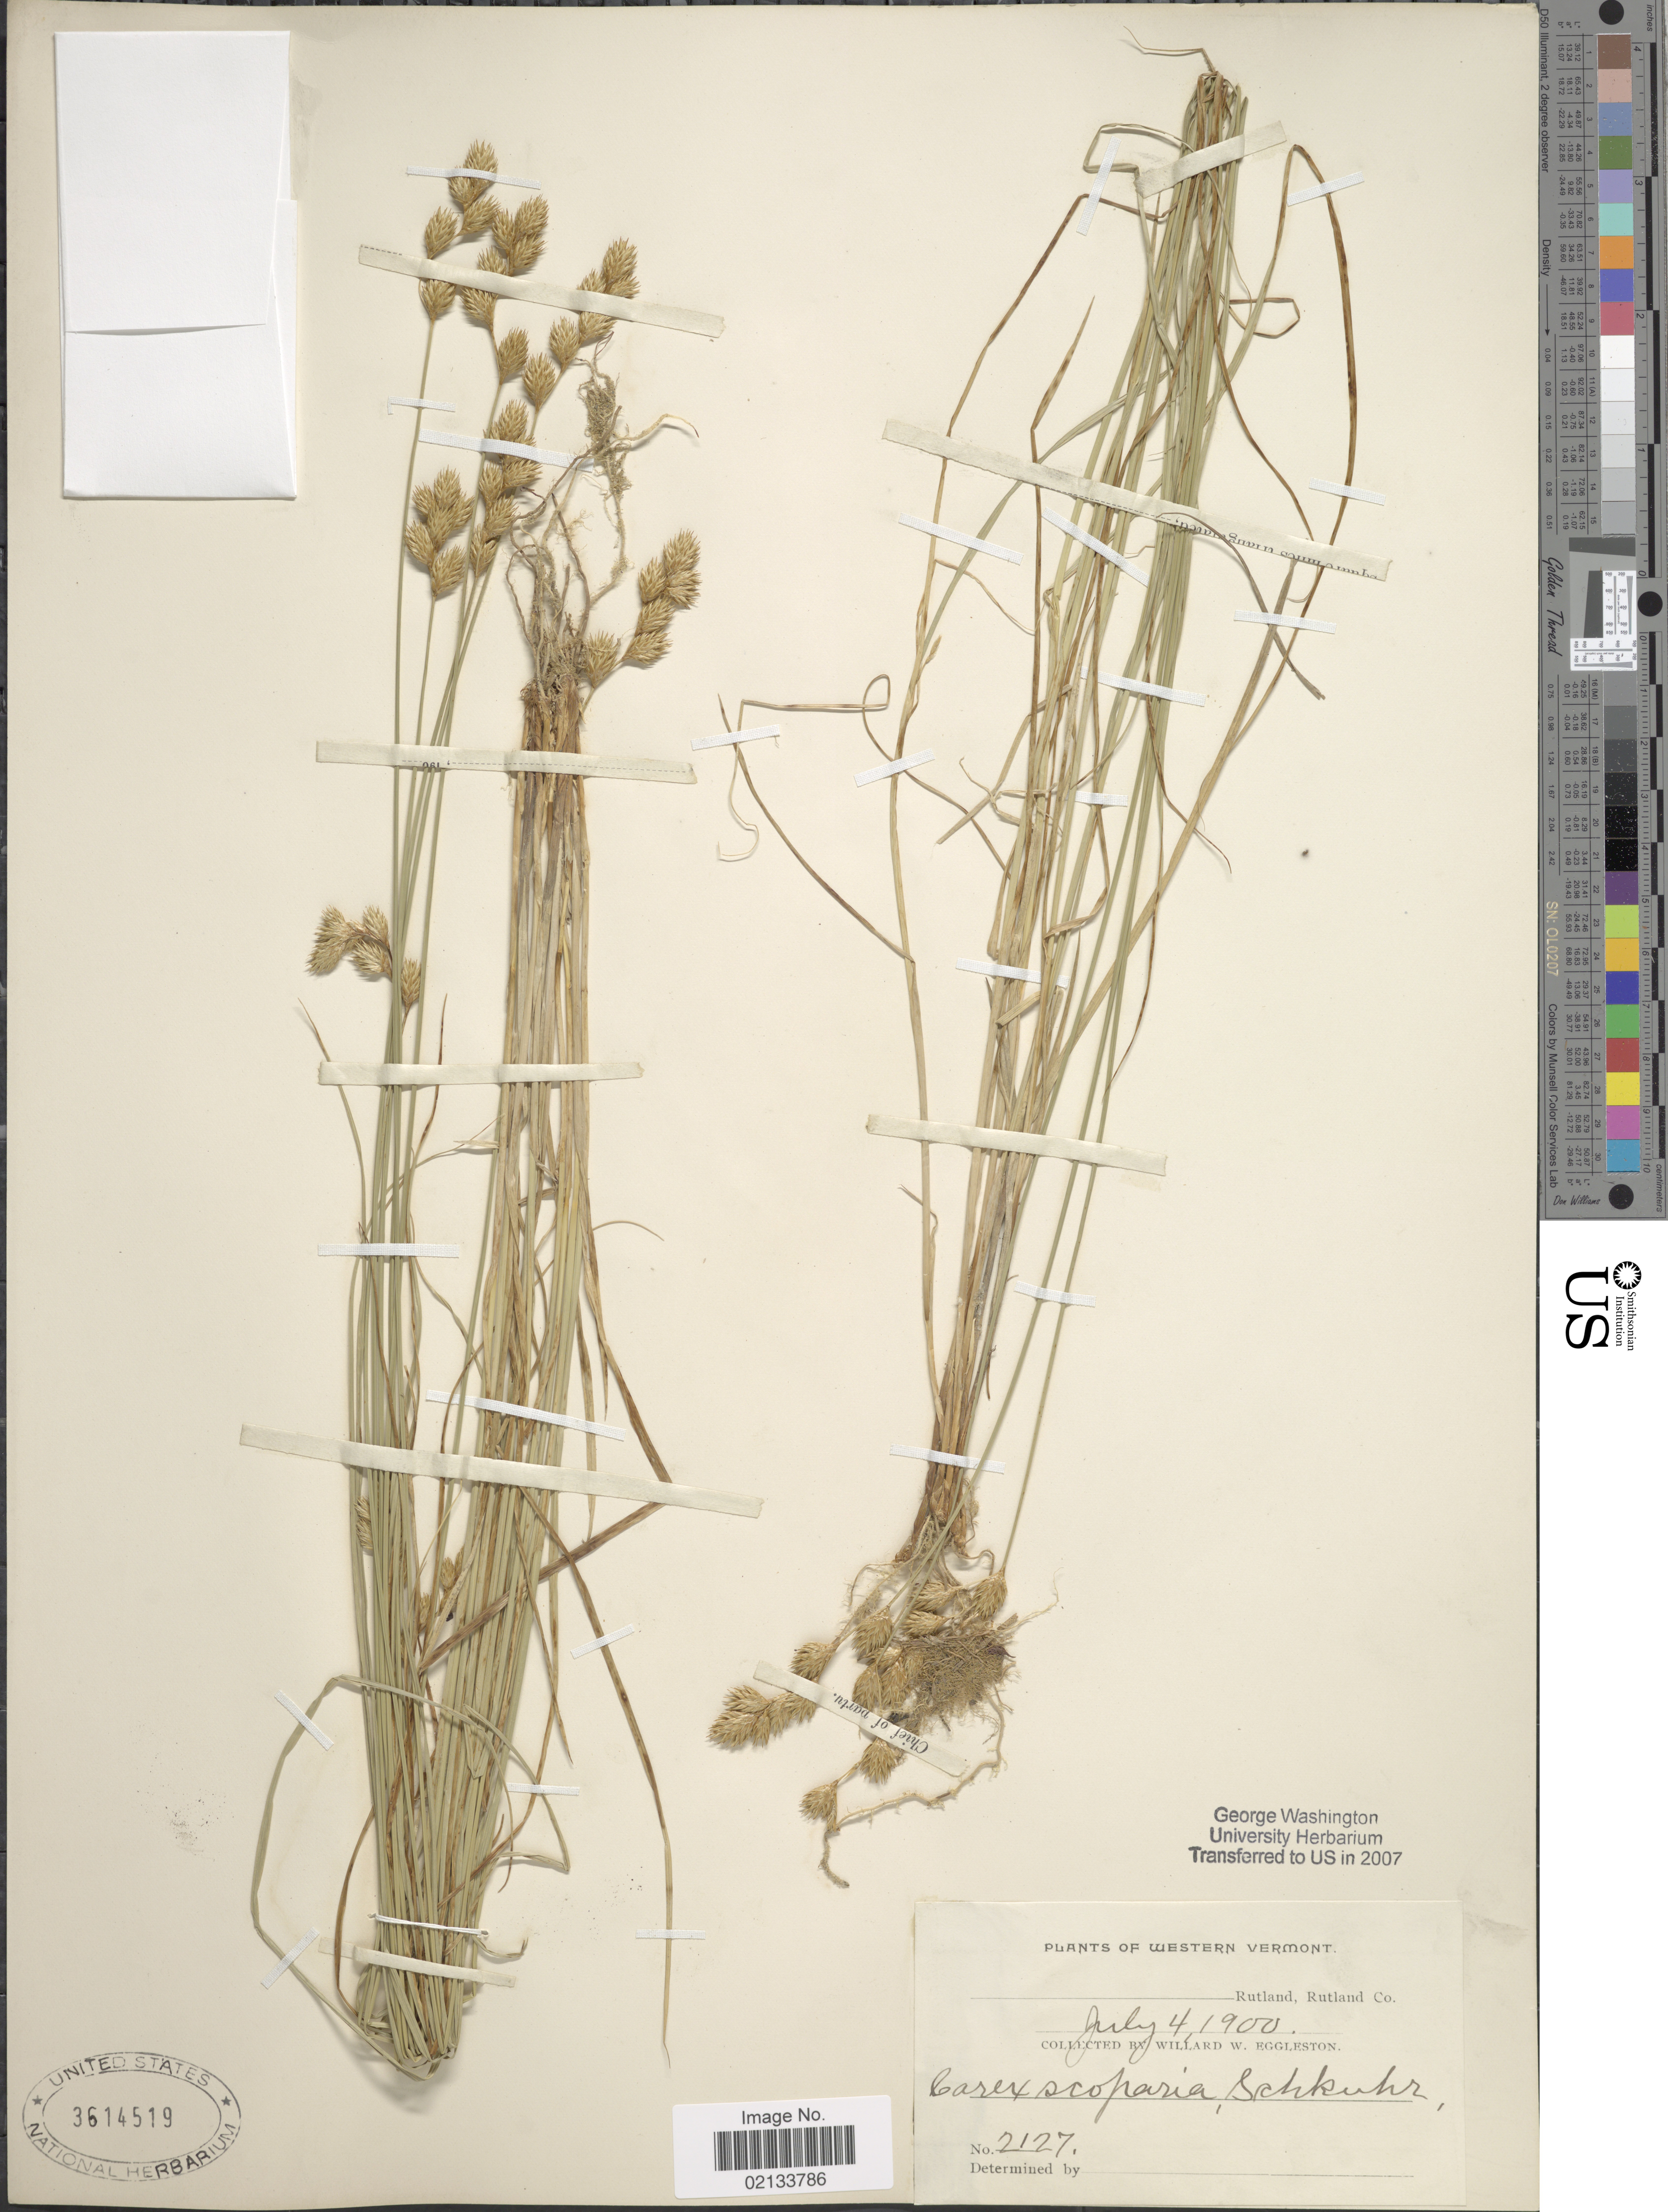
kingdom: Plantae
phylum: Tracheophyta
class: Liliopsida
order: Poales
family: Cyperaceae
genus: Carex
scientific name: Carex scoparia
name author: Schkuhr ex Willd.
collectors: W. W. Eggleston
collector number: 2127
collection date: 1900-07-04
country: United States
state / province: Vermont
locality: Western Vermont, Rutland, Rutland Co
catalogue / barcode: US 3614519